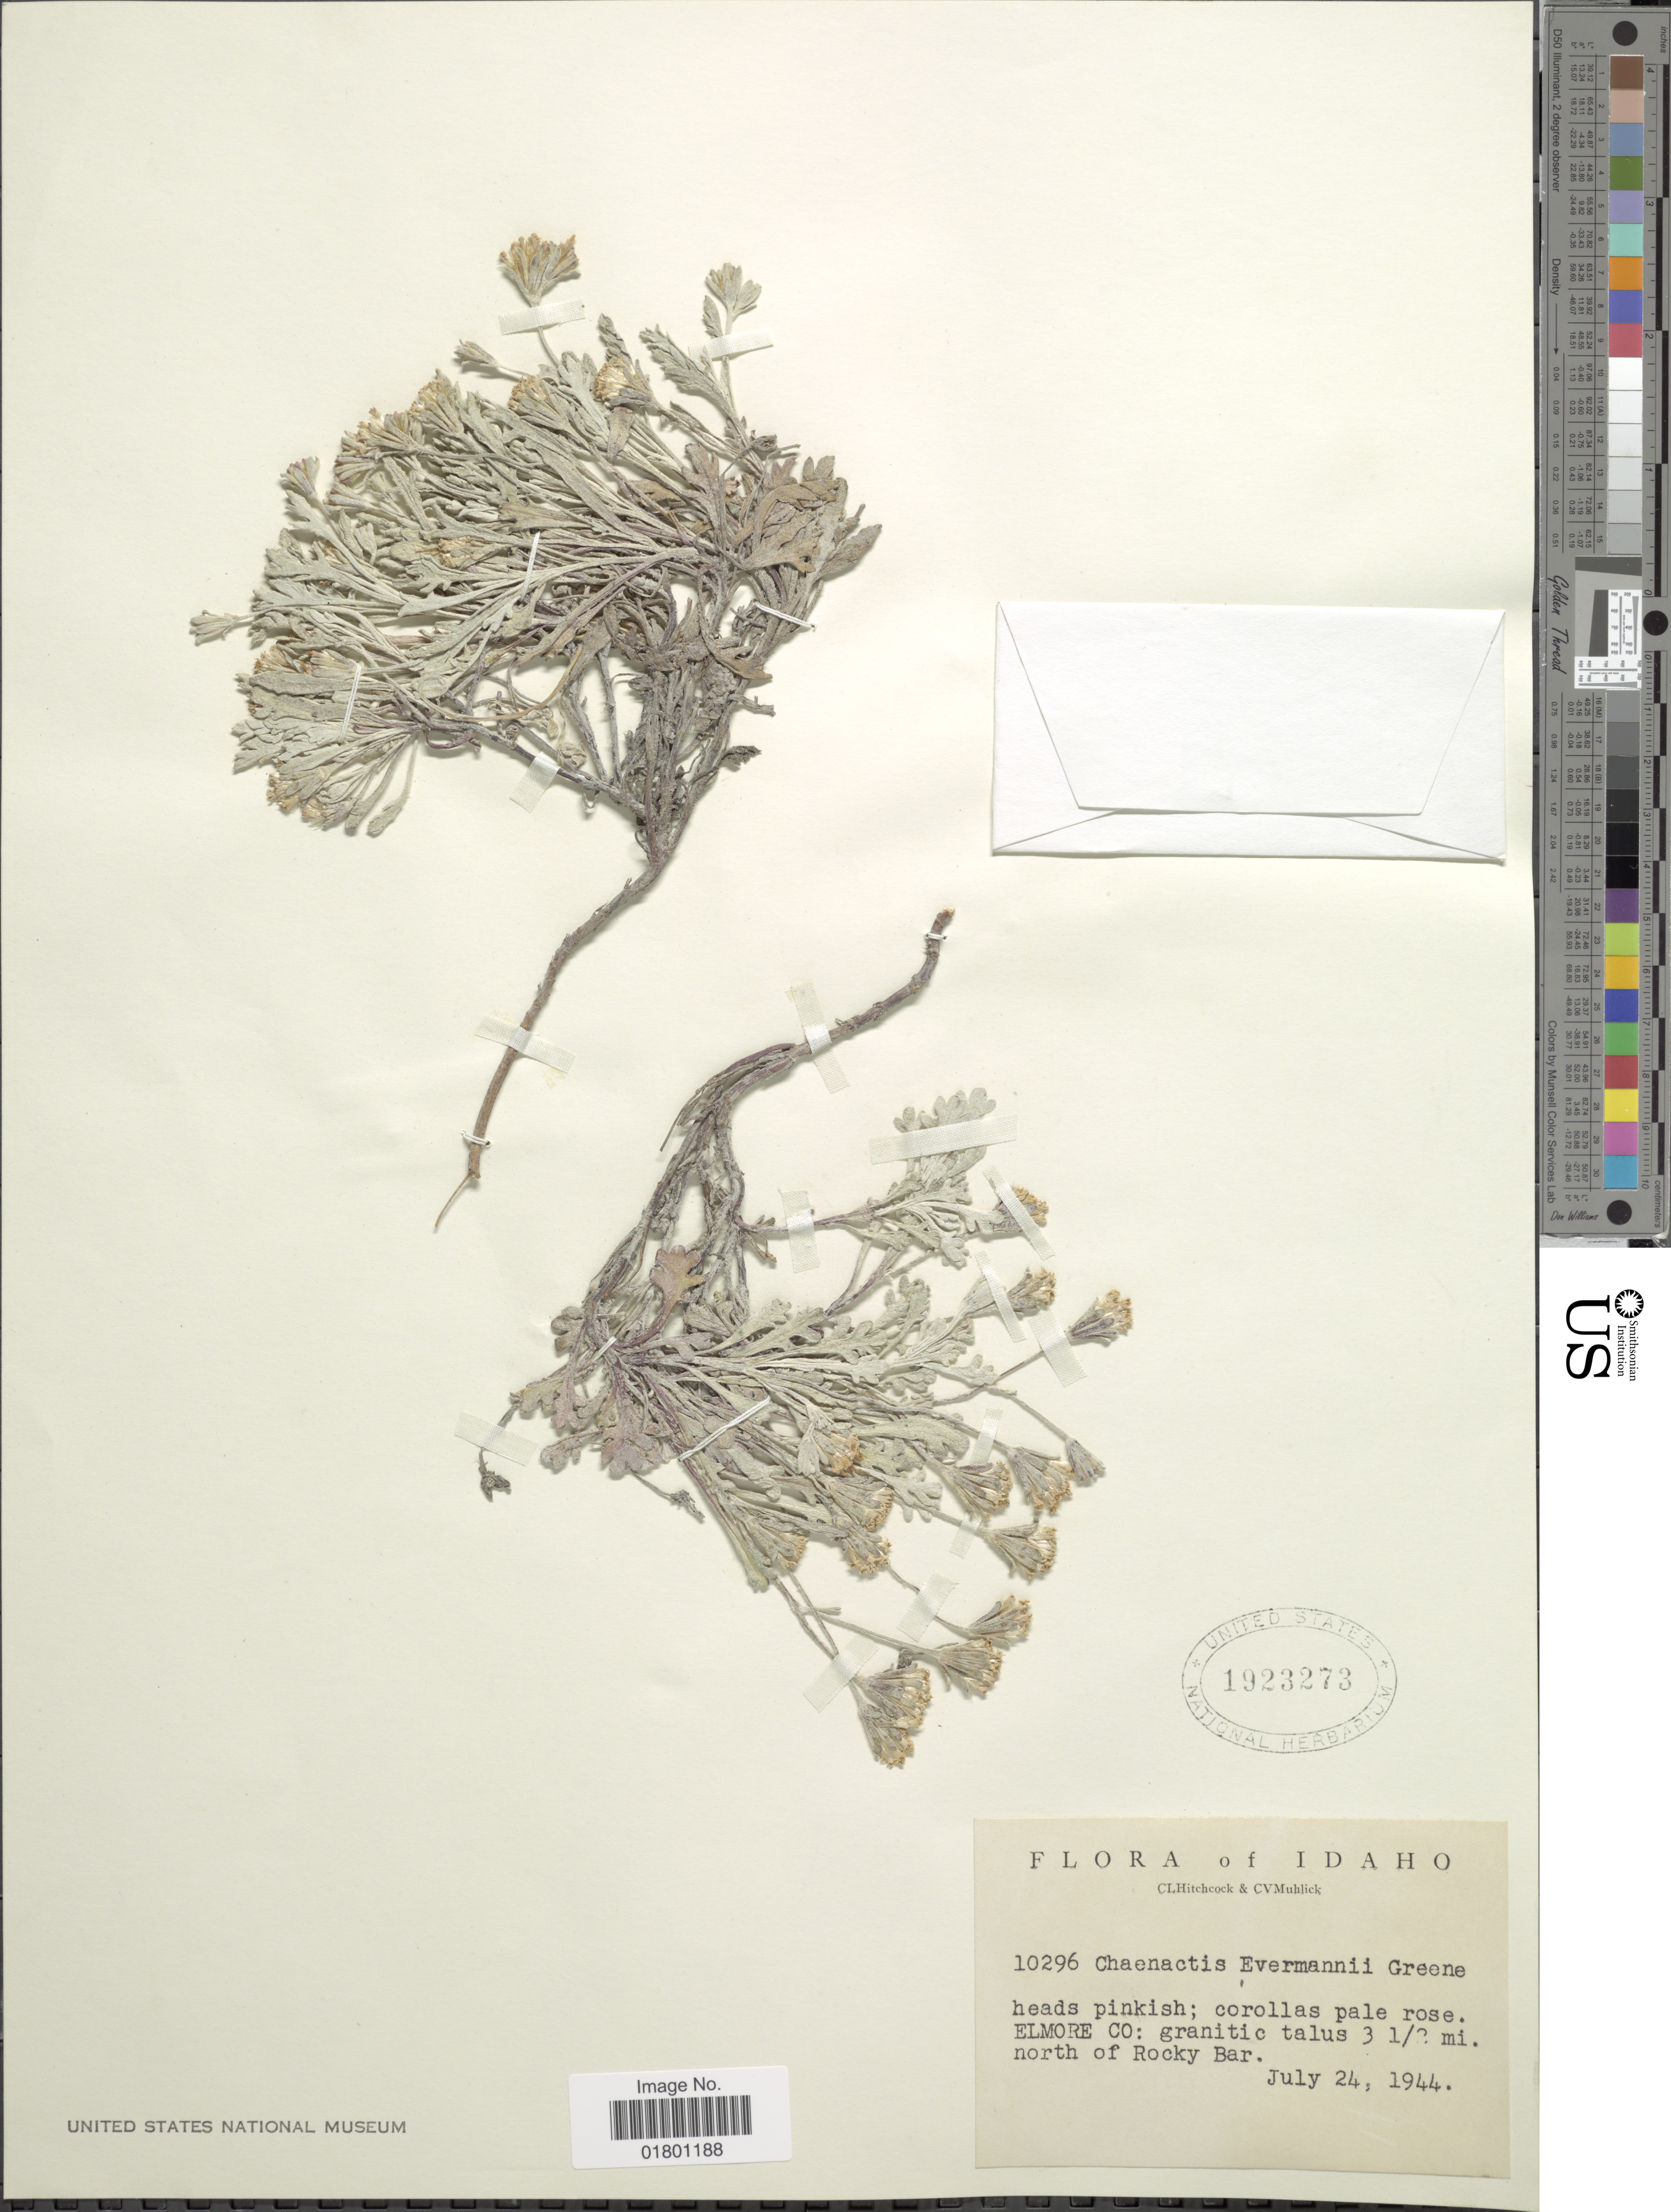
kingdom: Plantae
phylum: Tracheophyta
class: Magnoliopsida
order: Asterales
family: Asteraceae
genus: Chaenactis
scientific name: Chaenactis evermannii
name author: Greene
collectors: C. L. Hitchcock & C. V. Muhlick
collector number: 10296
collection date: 1944-07-24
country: United States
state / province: Idaho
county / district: Elmore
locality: granitic talus 3½ mi. north of Rocky Bar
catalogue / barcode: US 1923273